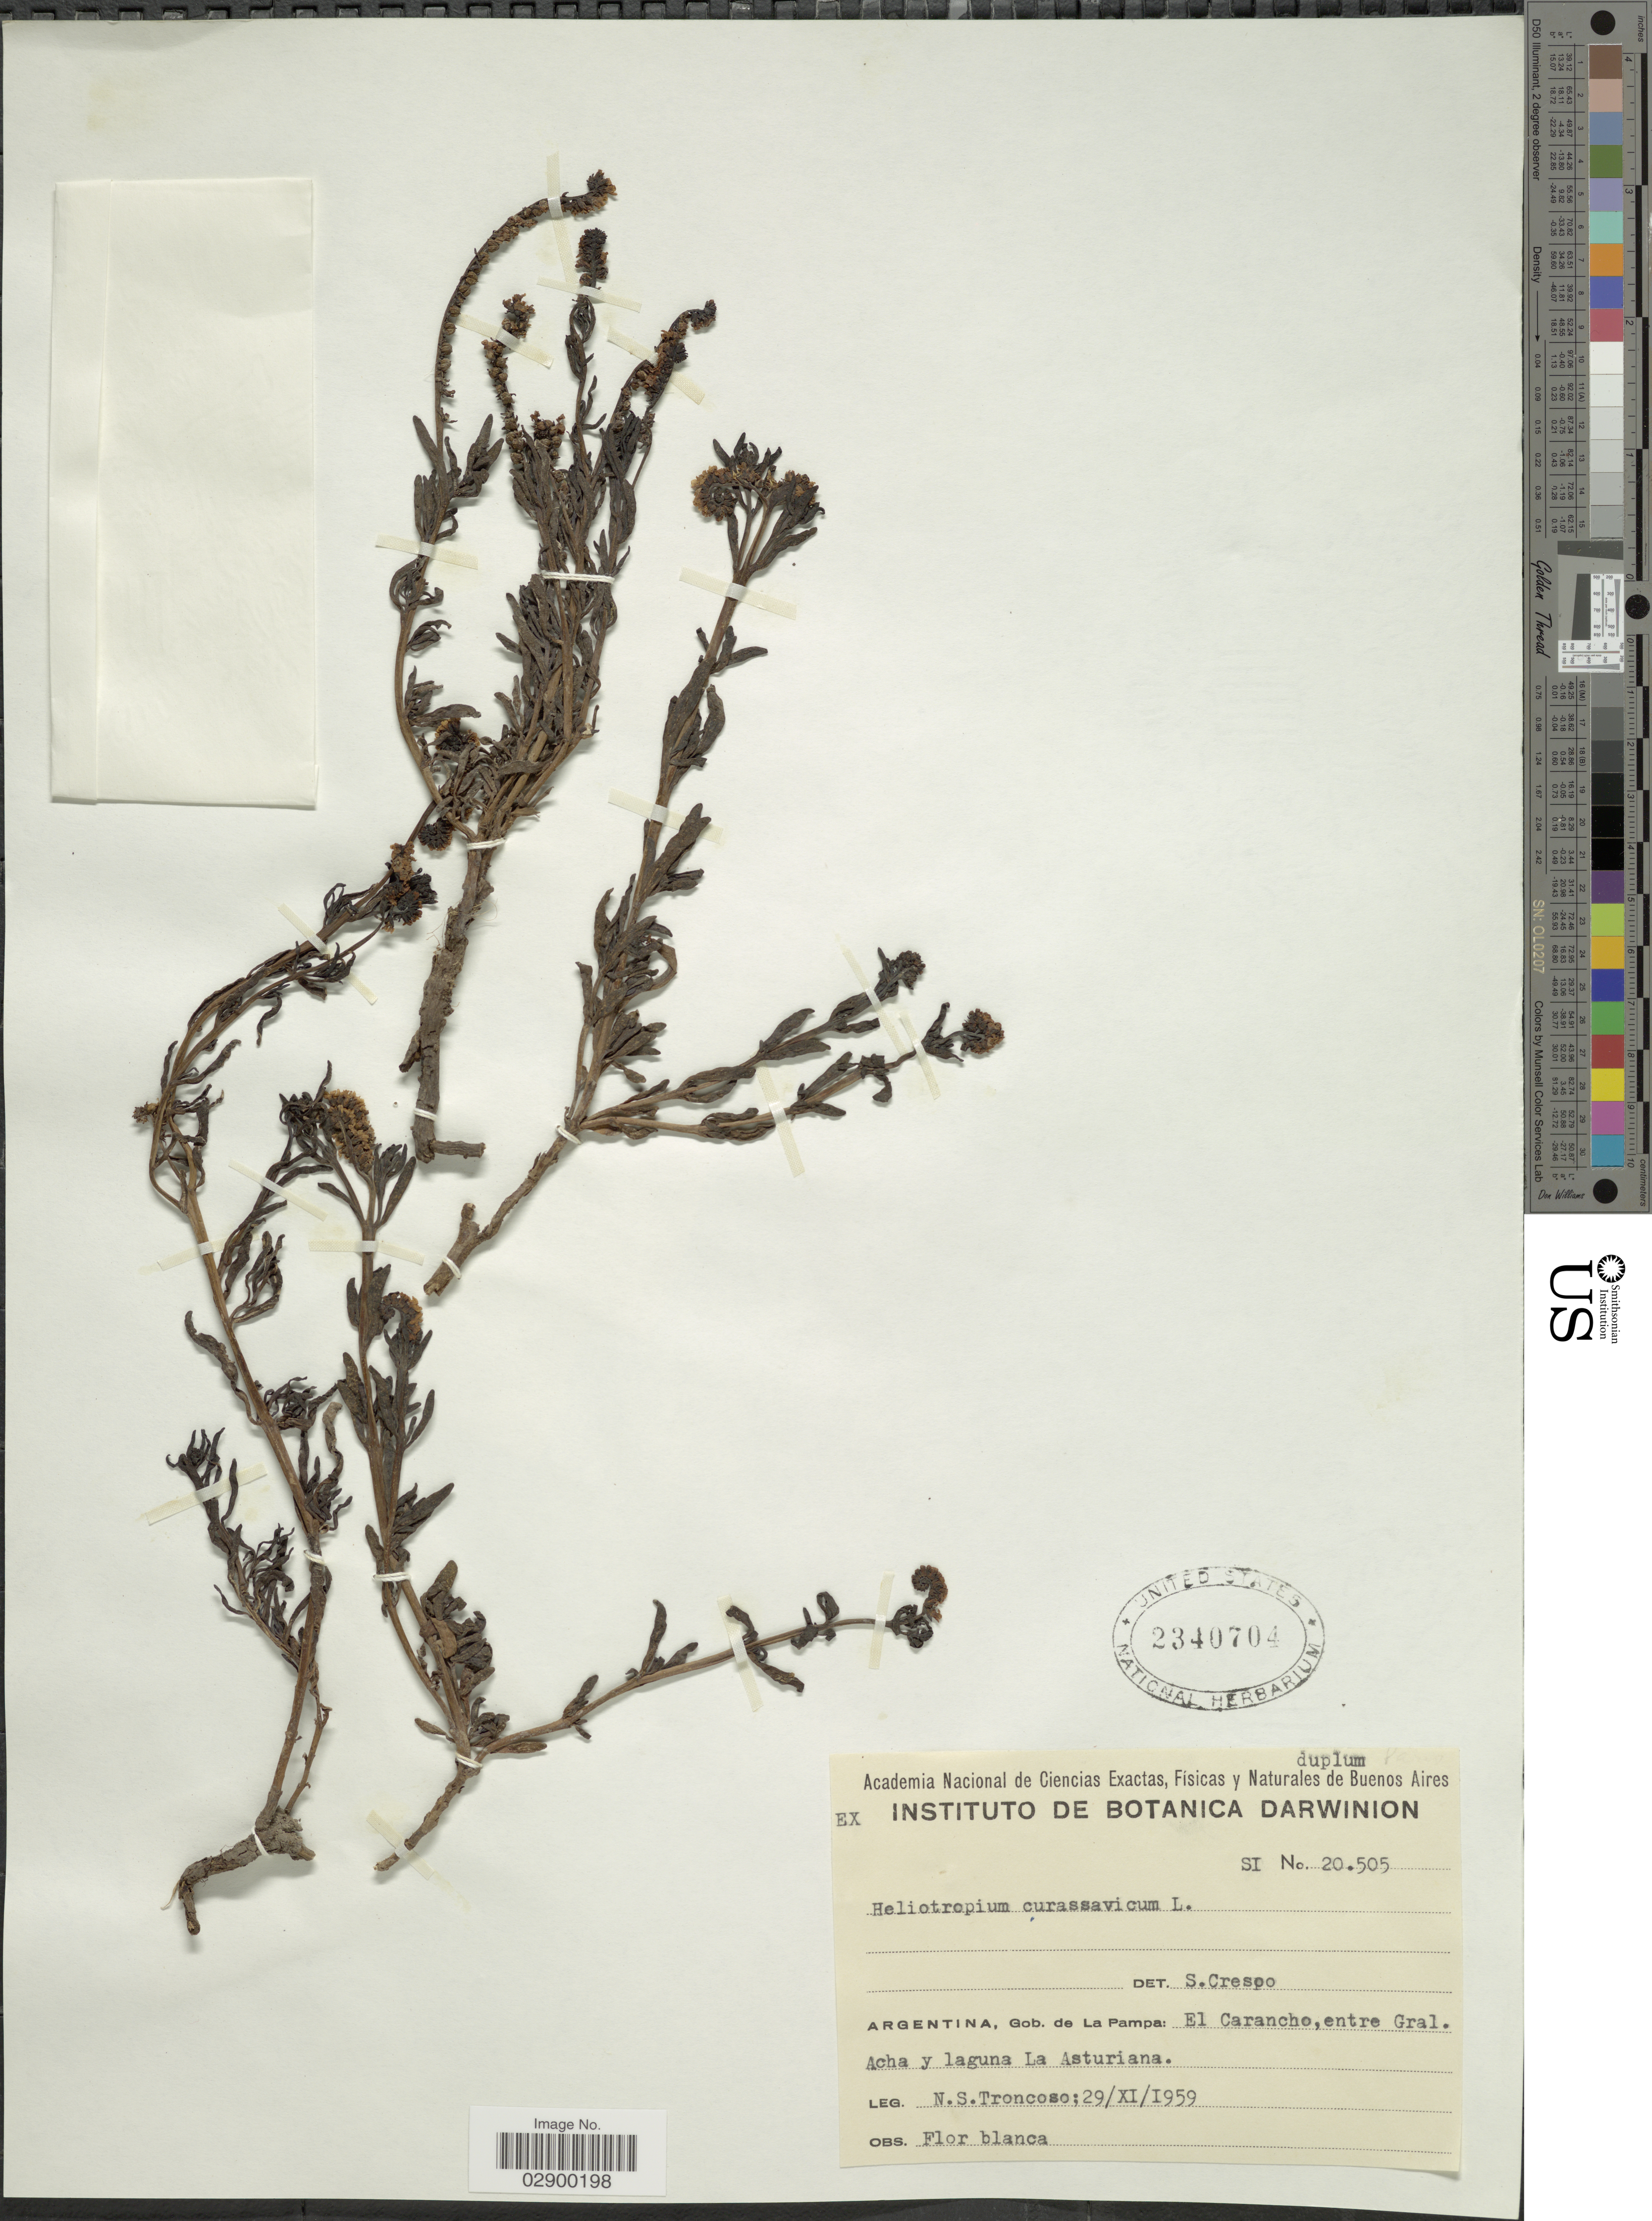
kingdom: Plantae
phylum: Tracheophyta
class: Magnoliopsida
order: Boraginales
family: Heliotropiaceae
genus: Heliotropium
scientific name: Heliotropium curassavicum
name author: L.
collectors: N. Troncoso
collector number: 20505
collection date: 1959-11-29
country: Argentina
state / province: La Pampa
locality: Gob. de La Pampa: El Carancho, entre Gral., Acha y laguna La Asturiana.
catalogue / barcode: US 2340704